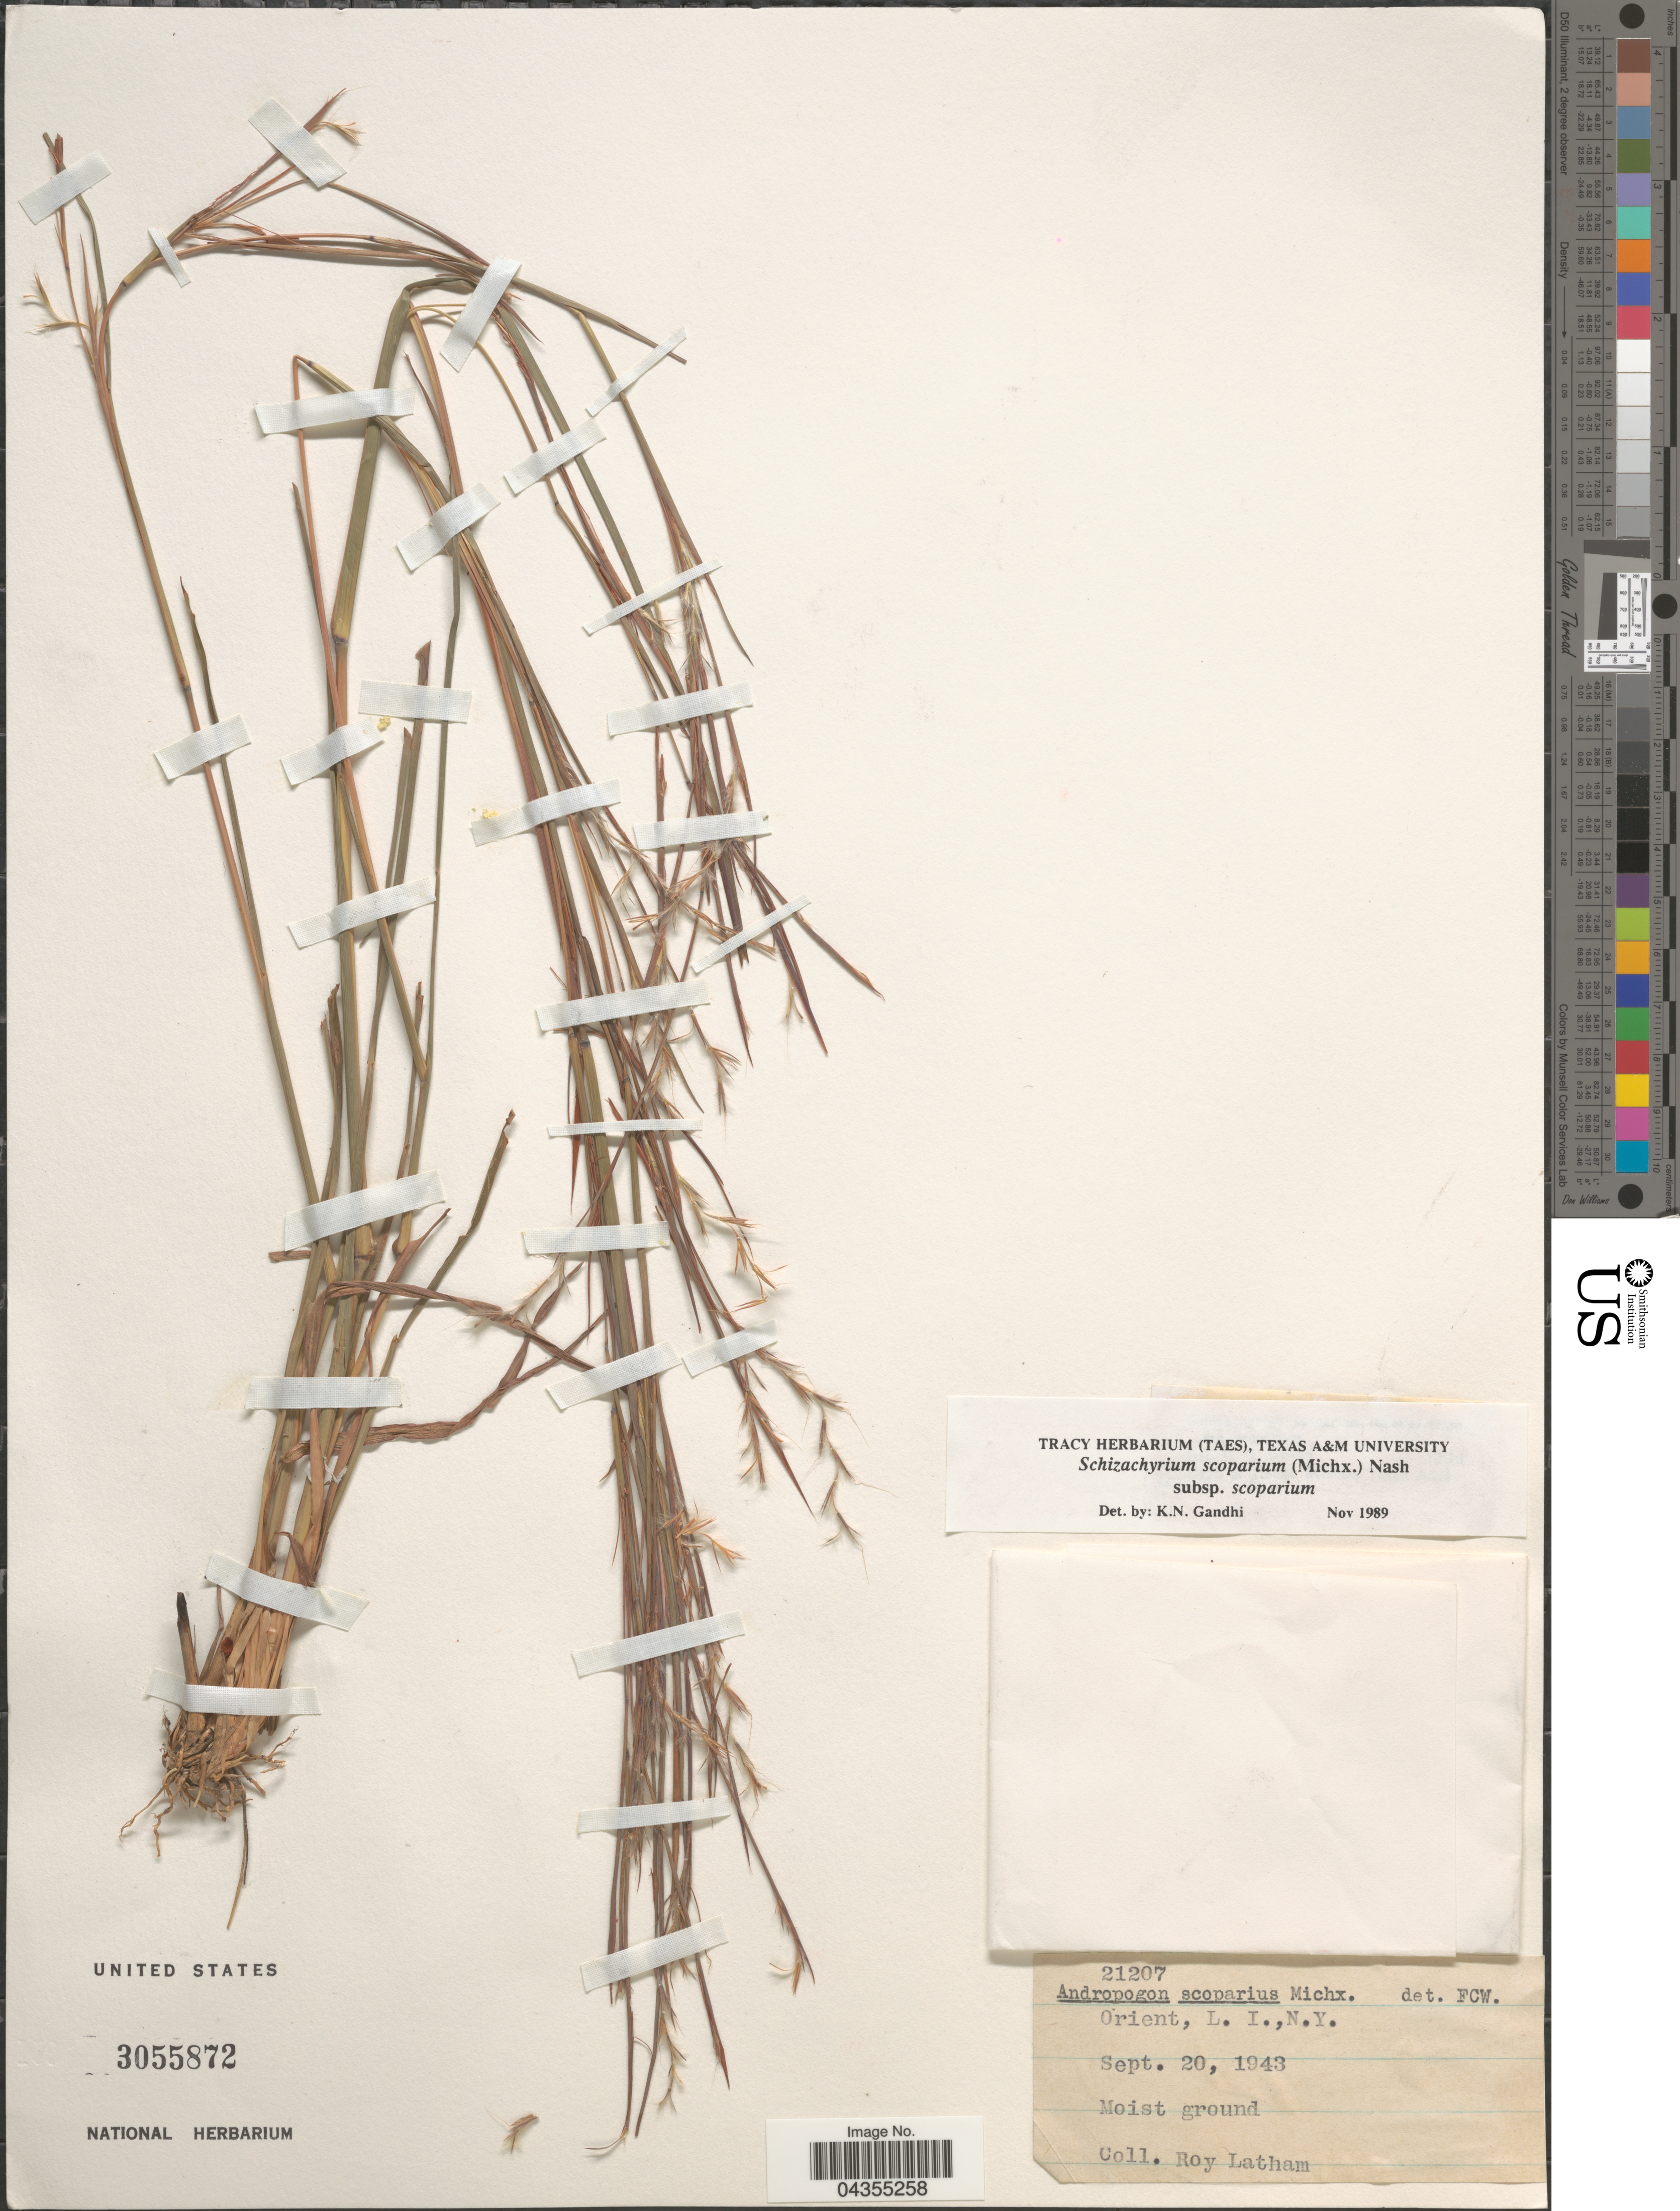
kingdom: Plantae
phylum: Tracheophyta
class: Liliopsida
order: Poales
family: Poaceae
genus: Schizachyrium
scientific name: Schizachyrium scoparium var. scoparium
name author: (Michx.) Nash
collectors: R. Latham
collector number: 21207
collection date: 1943-09-20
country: United States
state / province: New York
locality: Orient, L. I.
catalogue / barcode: US 3055872